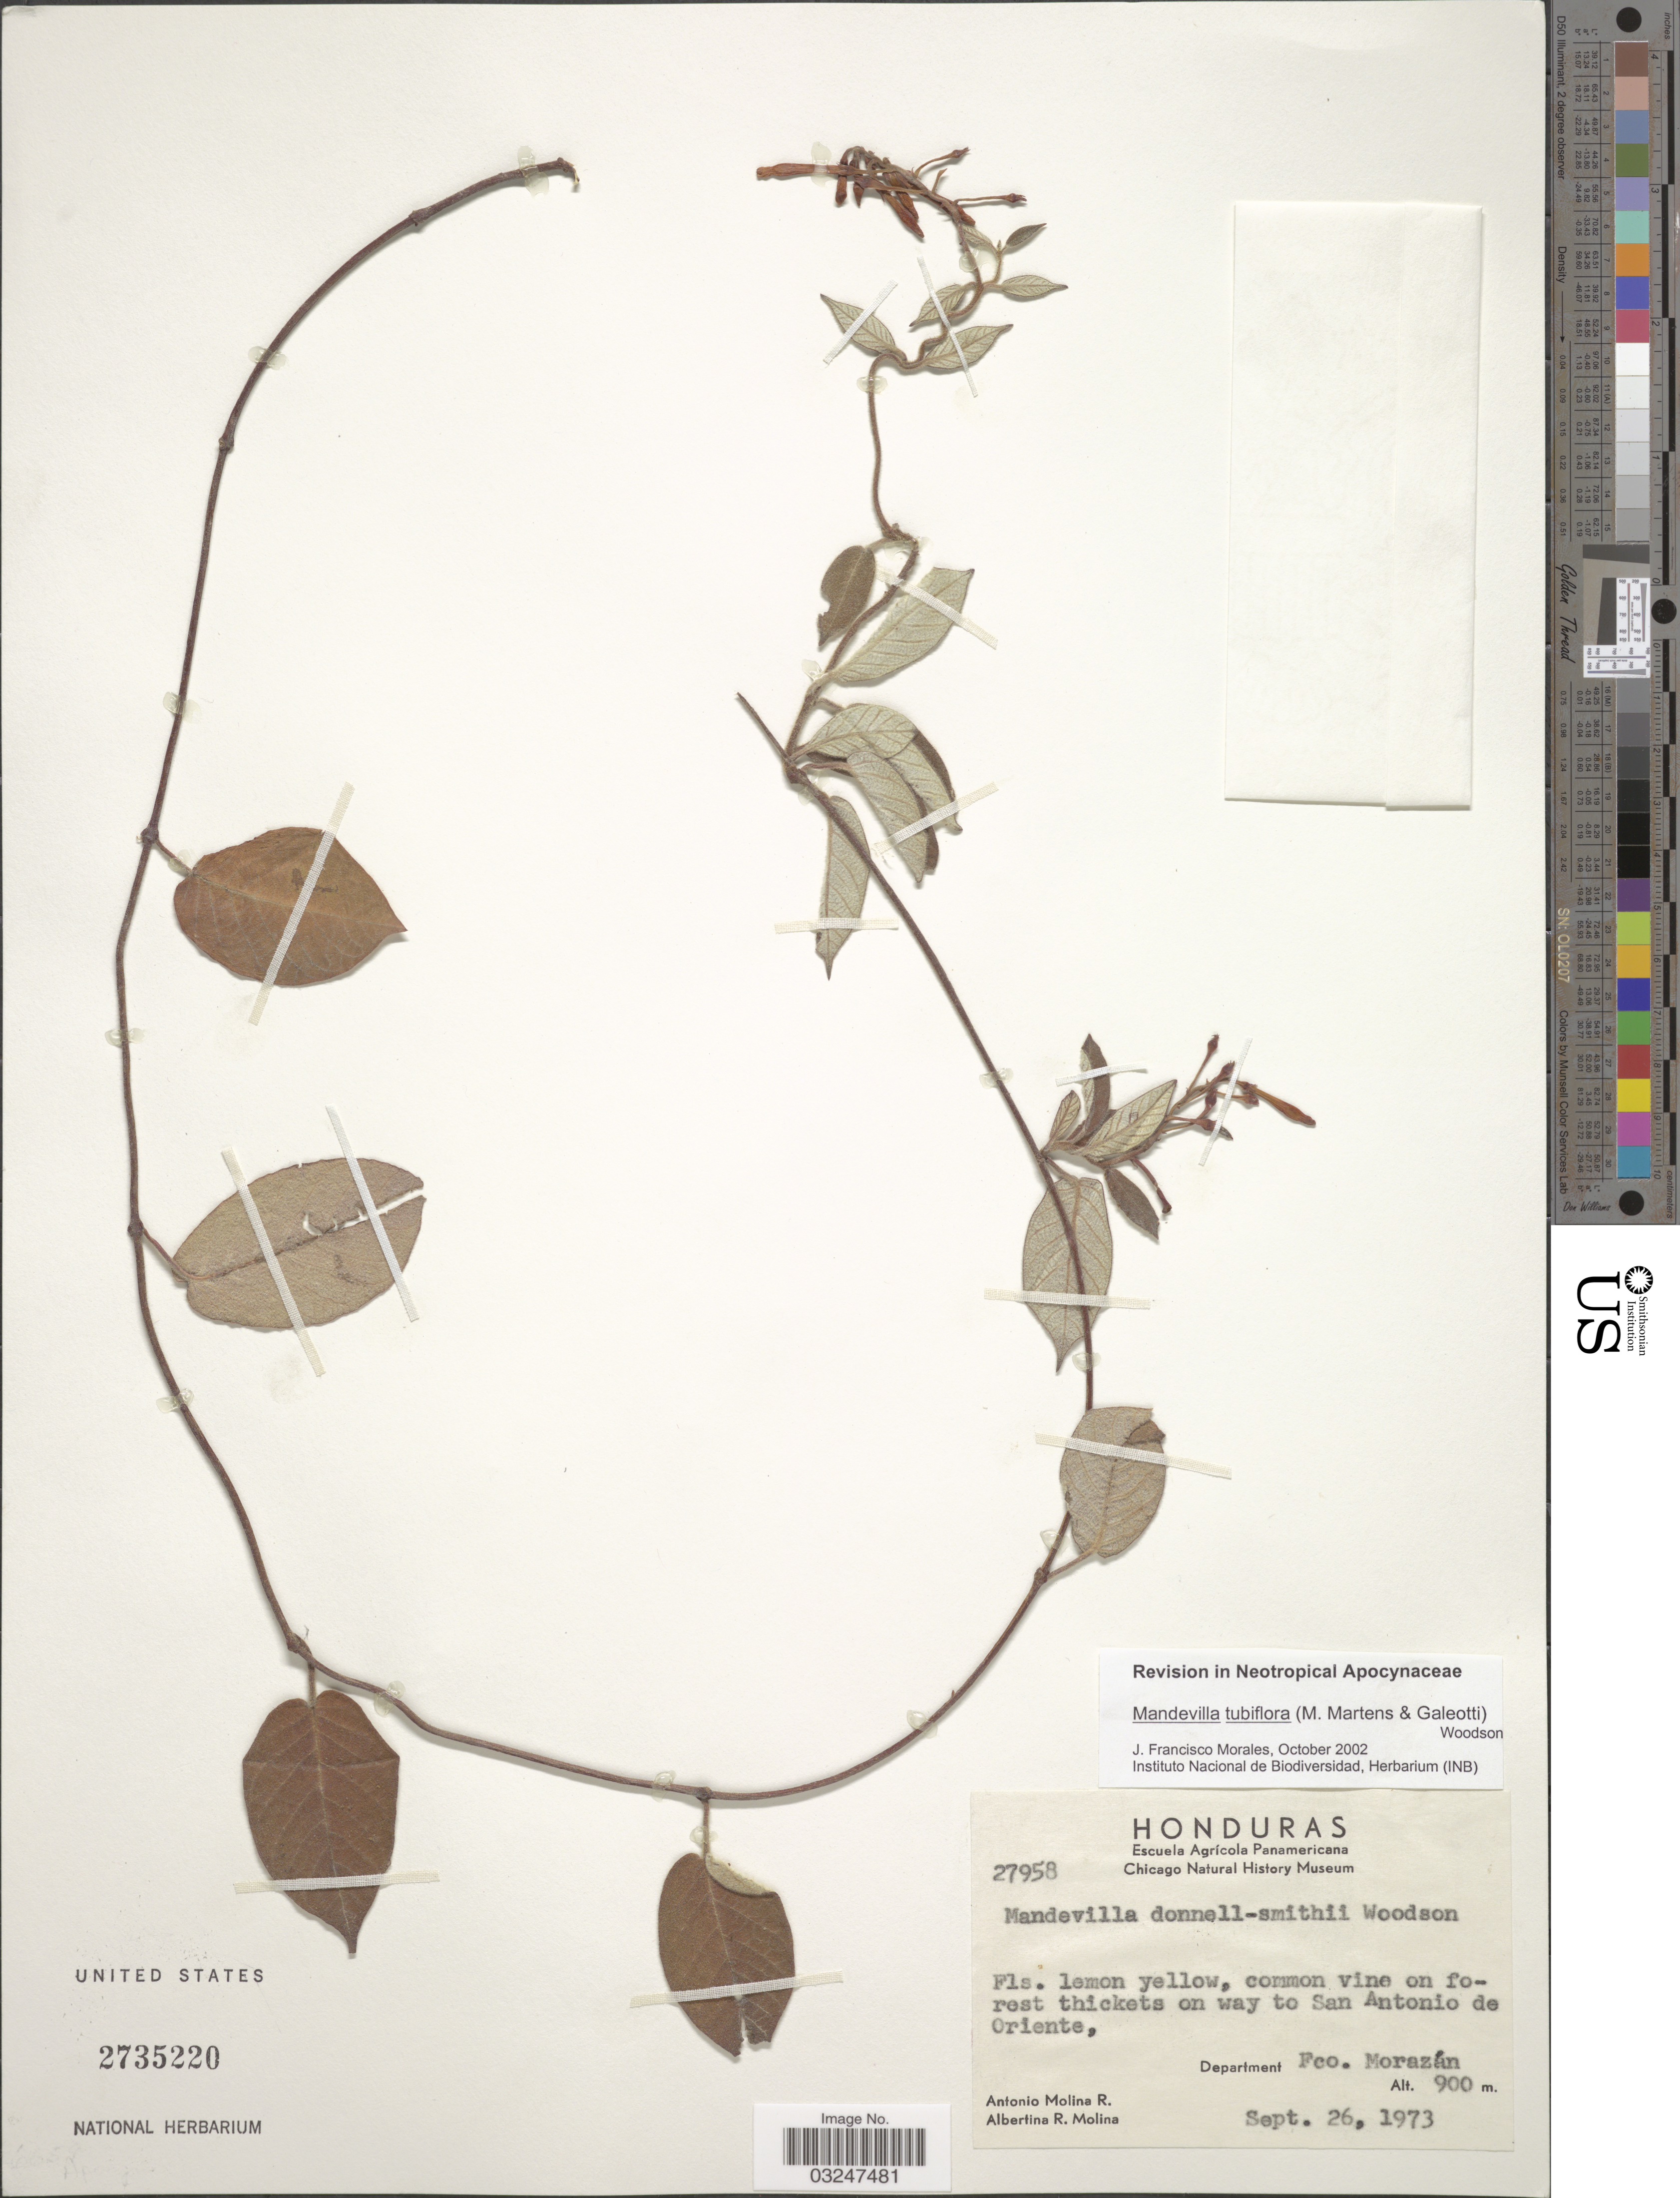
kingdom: Plantae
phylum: Tracheophyta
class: Magnoliopsida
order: Gentianales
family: Apocynaceae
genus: Mandevilla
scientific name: Mandevilla tubiflora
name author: (M. Martens & Galeotti) Woodson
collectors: A. Molina R. & A. R. Molina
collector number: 27958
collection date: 1973-09-26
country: Honduras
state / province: Fco. Morazán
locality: Common vine on forest thickets on way to San Antonio de Oriente, Department Fco. Morazán.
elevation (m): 900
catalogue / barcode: US 2735220